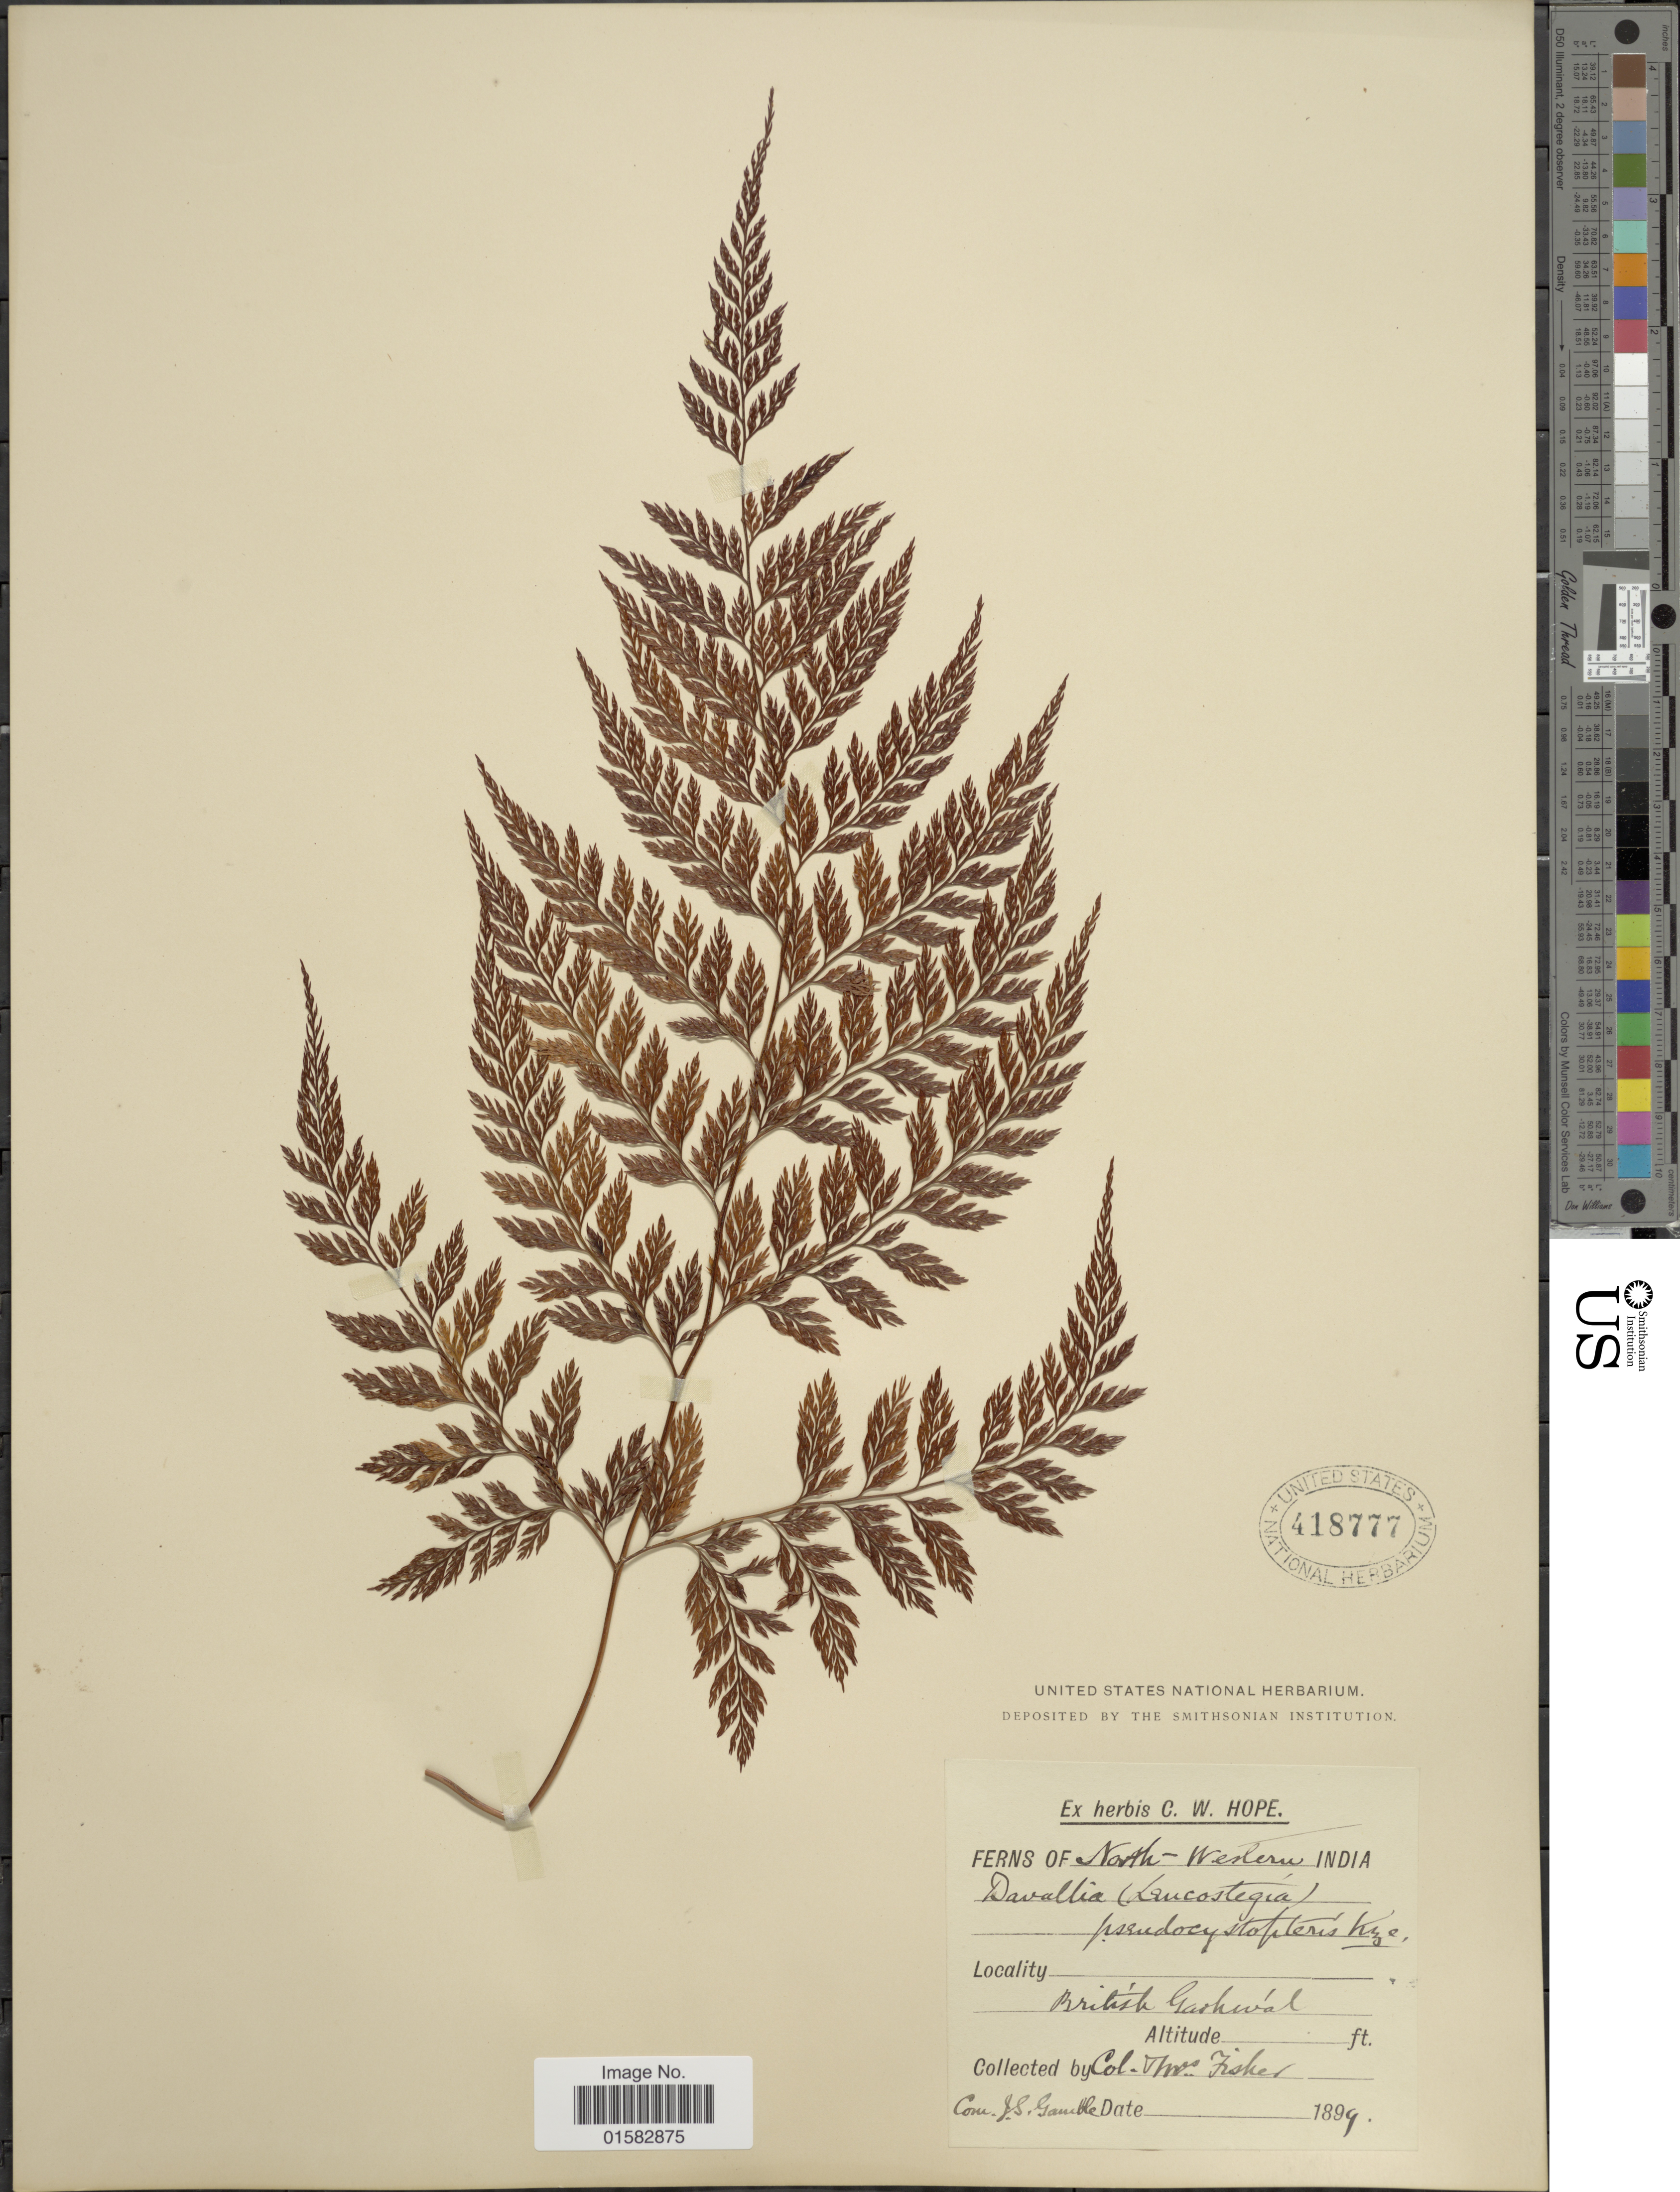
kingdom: Plantae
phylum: Tracheophyta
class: Polypodiopsida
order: Polypodiales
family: Davalliaceae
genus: Davallia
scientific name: Davallia pulchra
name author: D. Don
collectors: T. Fisker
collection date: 1889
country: India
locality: North-West India, British Garhwal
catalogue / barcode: US 418777